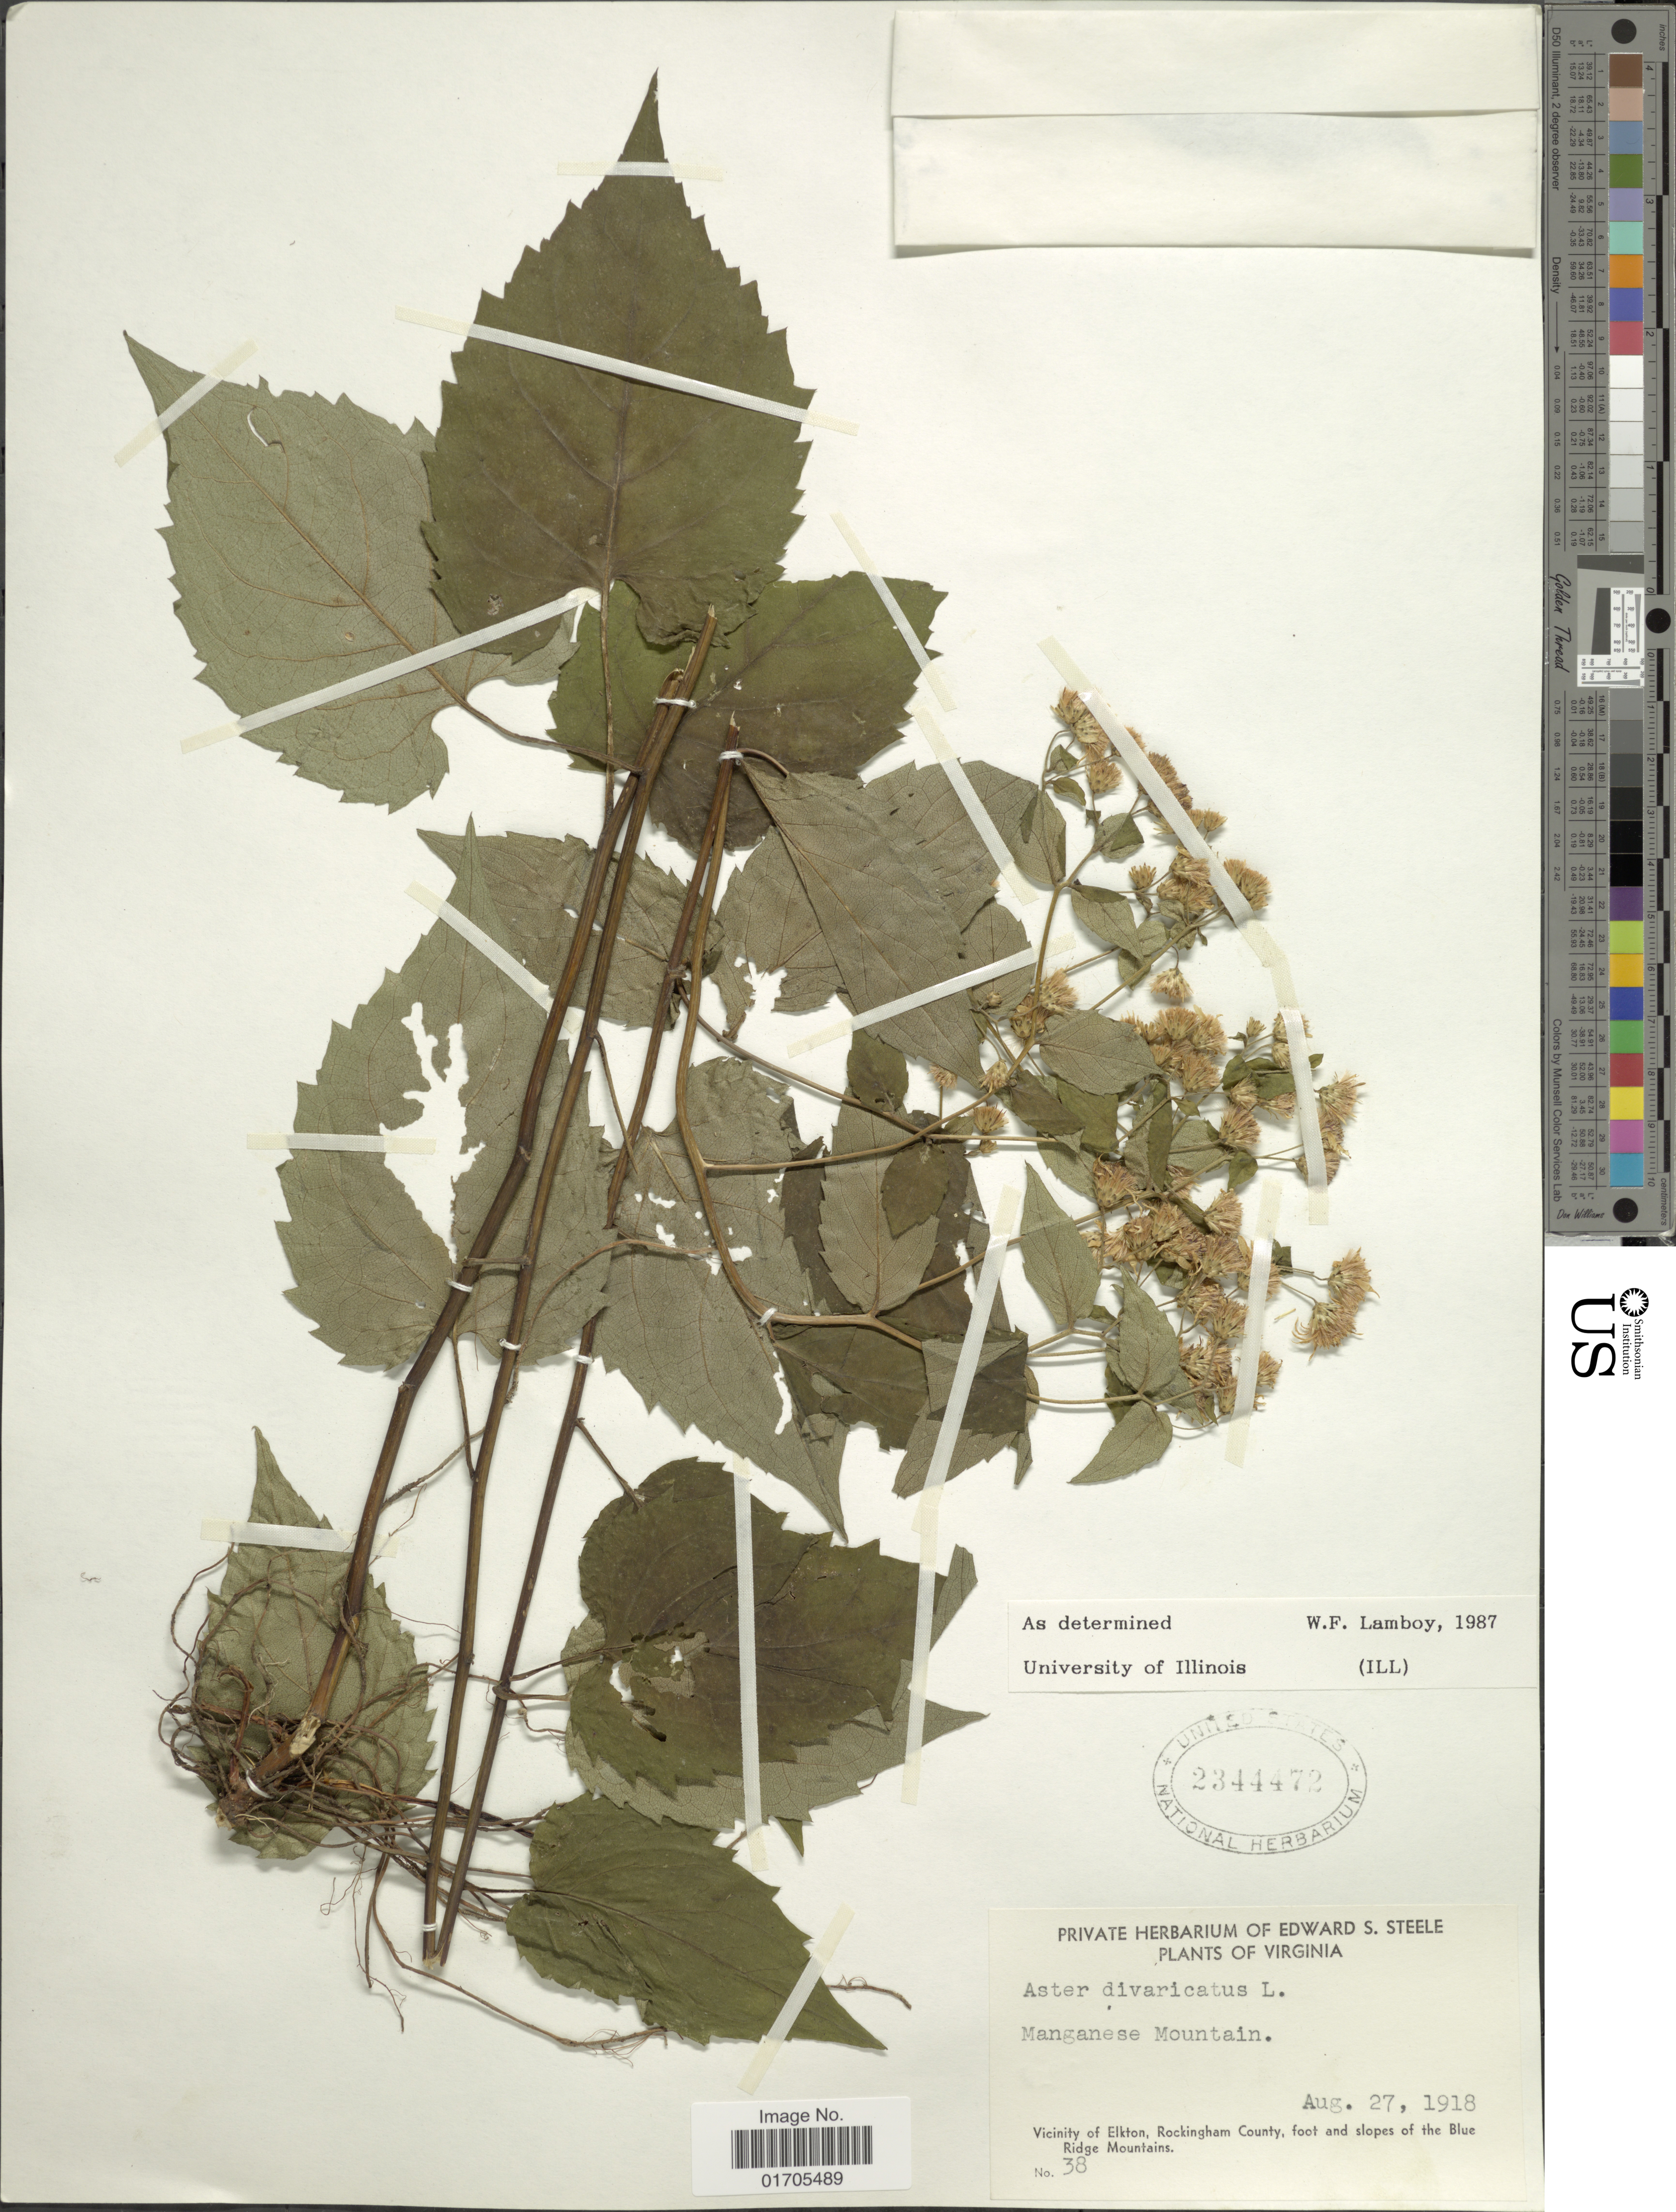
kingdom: Plantae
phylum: Tracheophyta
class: Magnoliopsida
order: Asterales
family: Asteraceae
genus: Eurybia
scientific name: Eurybia divaricata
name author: (L.) G.L. Nesom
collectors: ex herb. Edward S. Steele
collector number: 38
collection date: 1918-08-27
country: United States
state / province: Virginia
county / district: Rockingham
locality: Virginia. Manganese Mountain. Vicinity of Elkton, Rockingham County, foot and slopes of the Blue Ridge Mountains.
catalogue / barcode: US 2344472